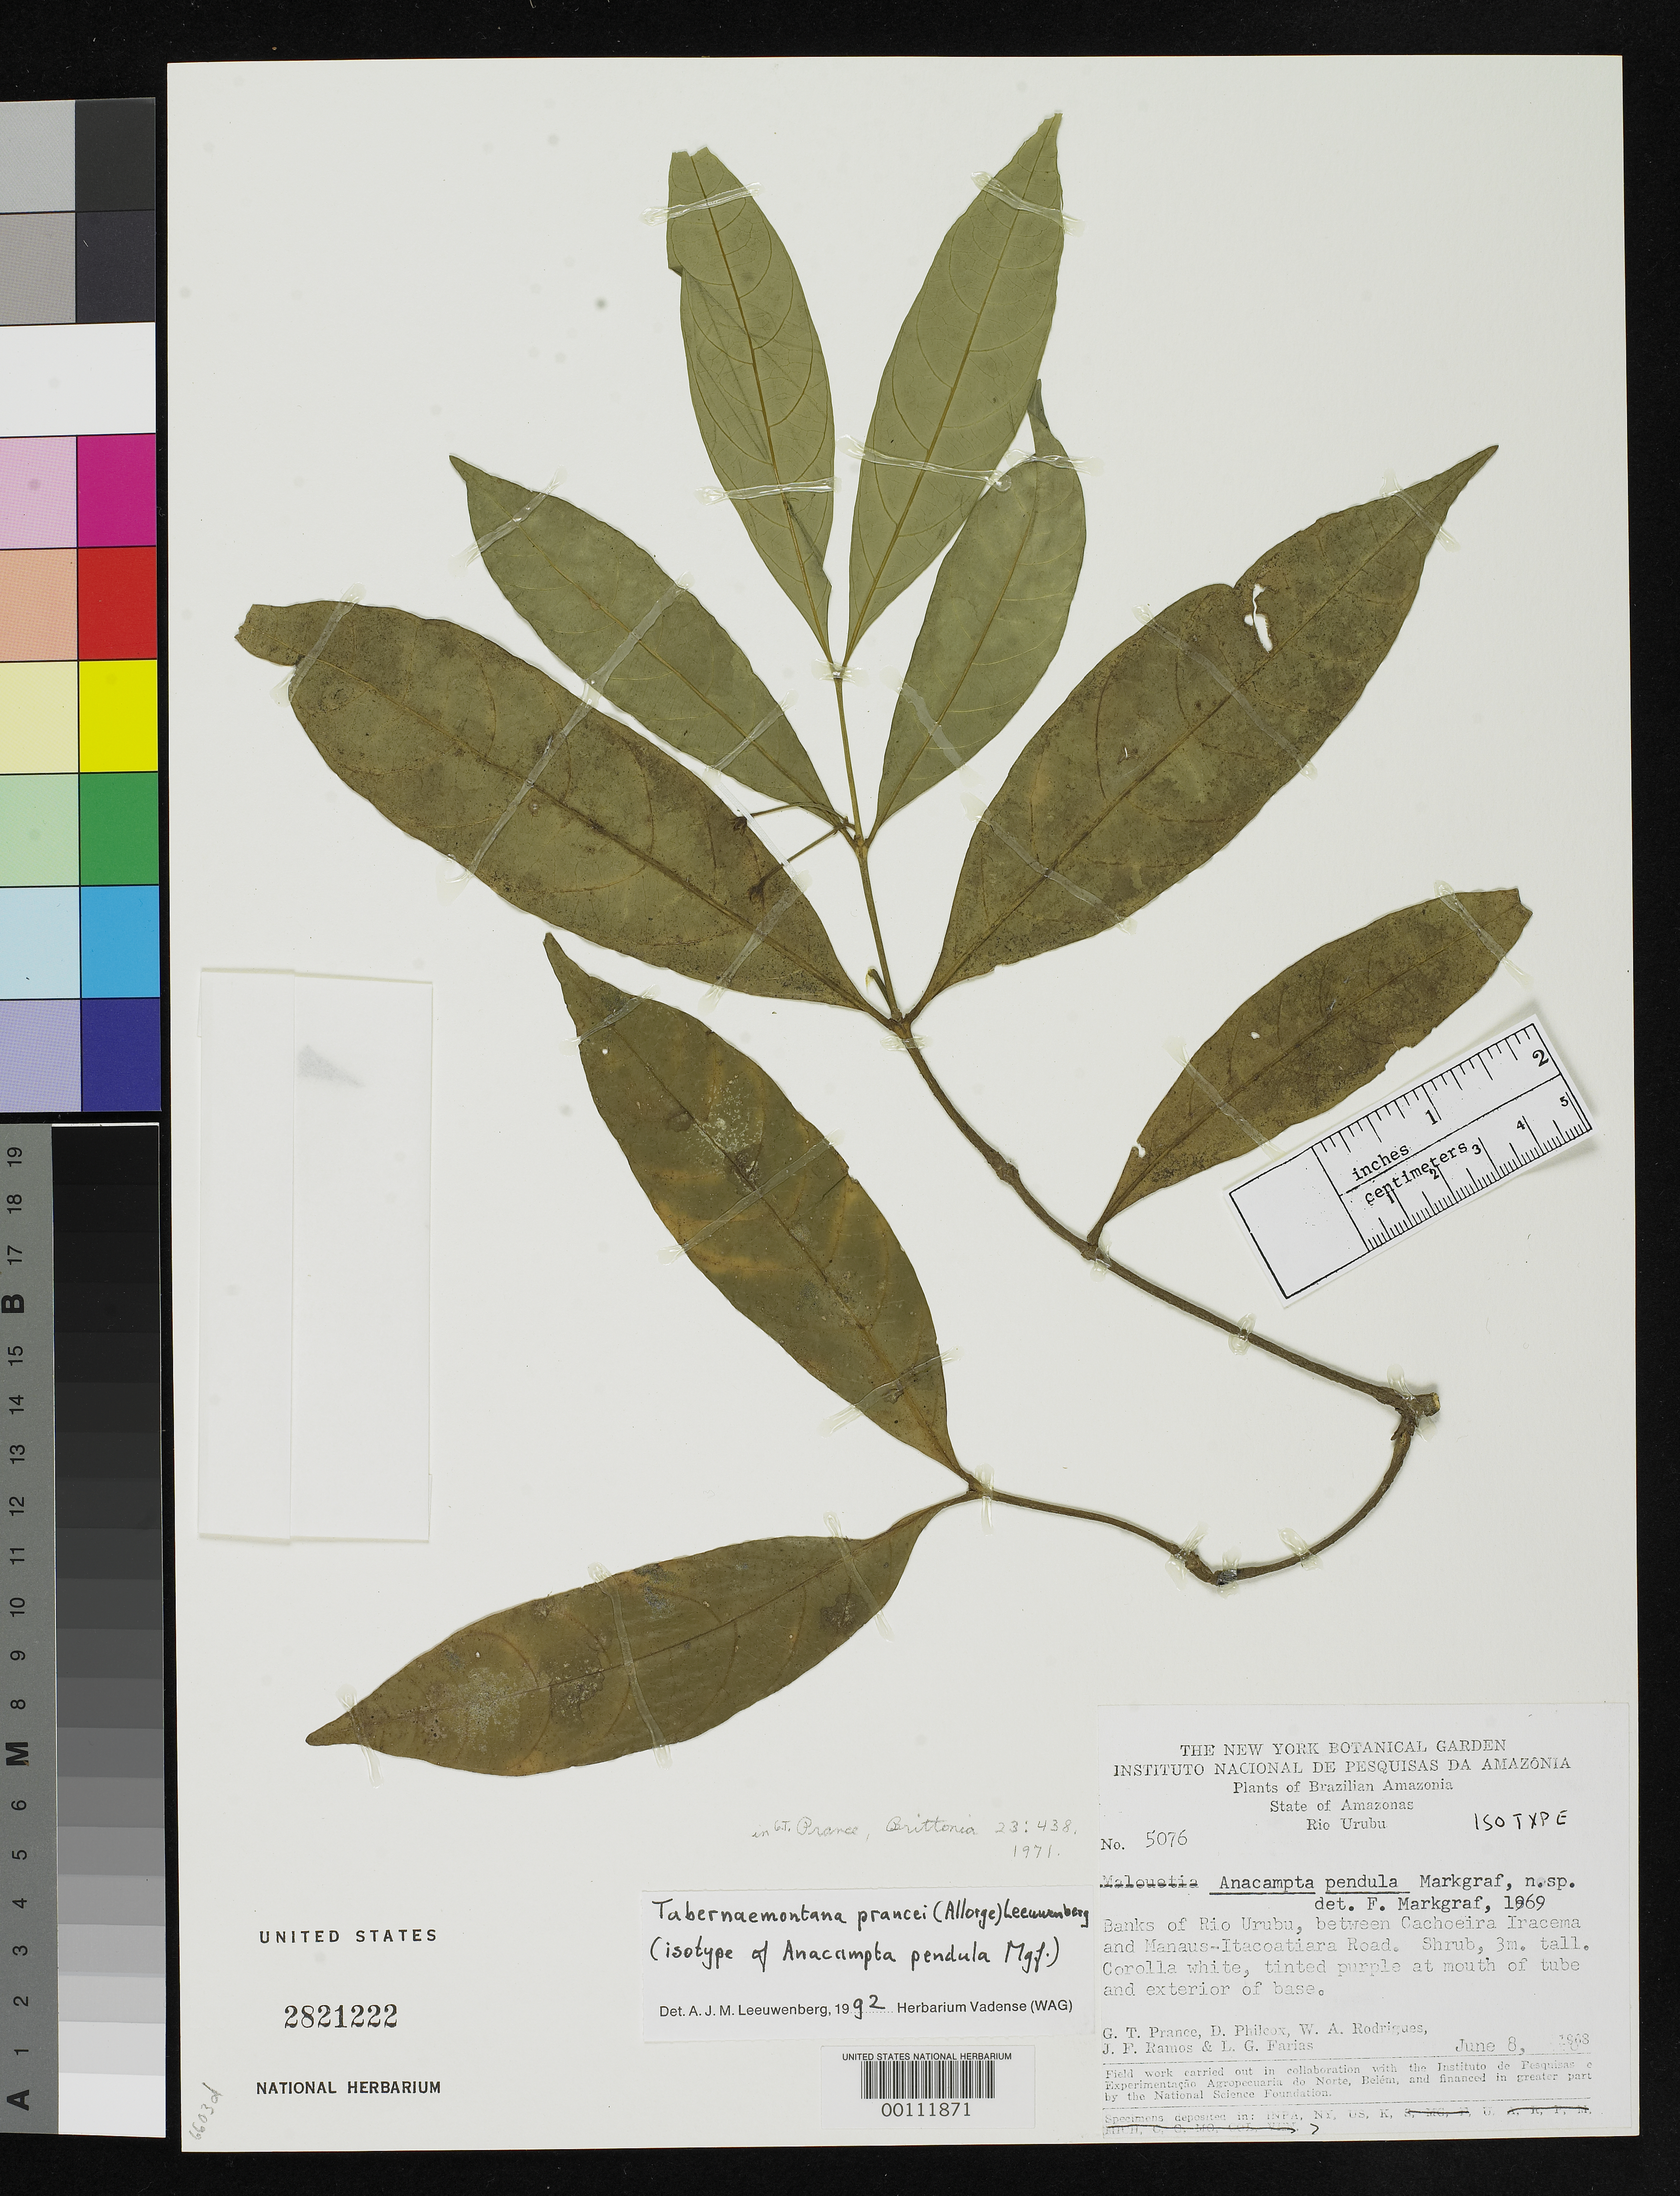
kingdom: Plantae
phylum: Tracheophyta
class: Magnoliopsida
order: Gentianales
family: Apocynaceae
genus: Anacampta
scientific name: Anacampta pendula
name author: Markgr. in Prance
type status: Isotype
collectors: G. T. Prance, D. Philcox, W. A. Rodrigues, J. F. Ramos & L. G. Farias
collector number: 5076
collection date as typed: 08 Jun 1908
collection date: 1908-06-08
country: Brazil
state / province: Amazonas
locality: Rio Urubu, between Cachoeira Iracema and Manaus-Itacoatiara road.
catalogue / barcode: US 2821222